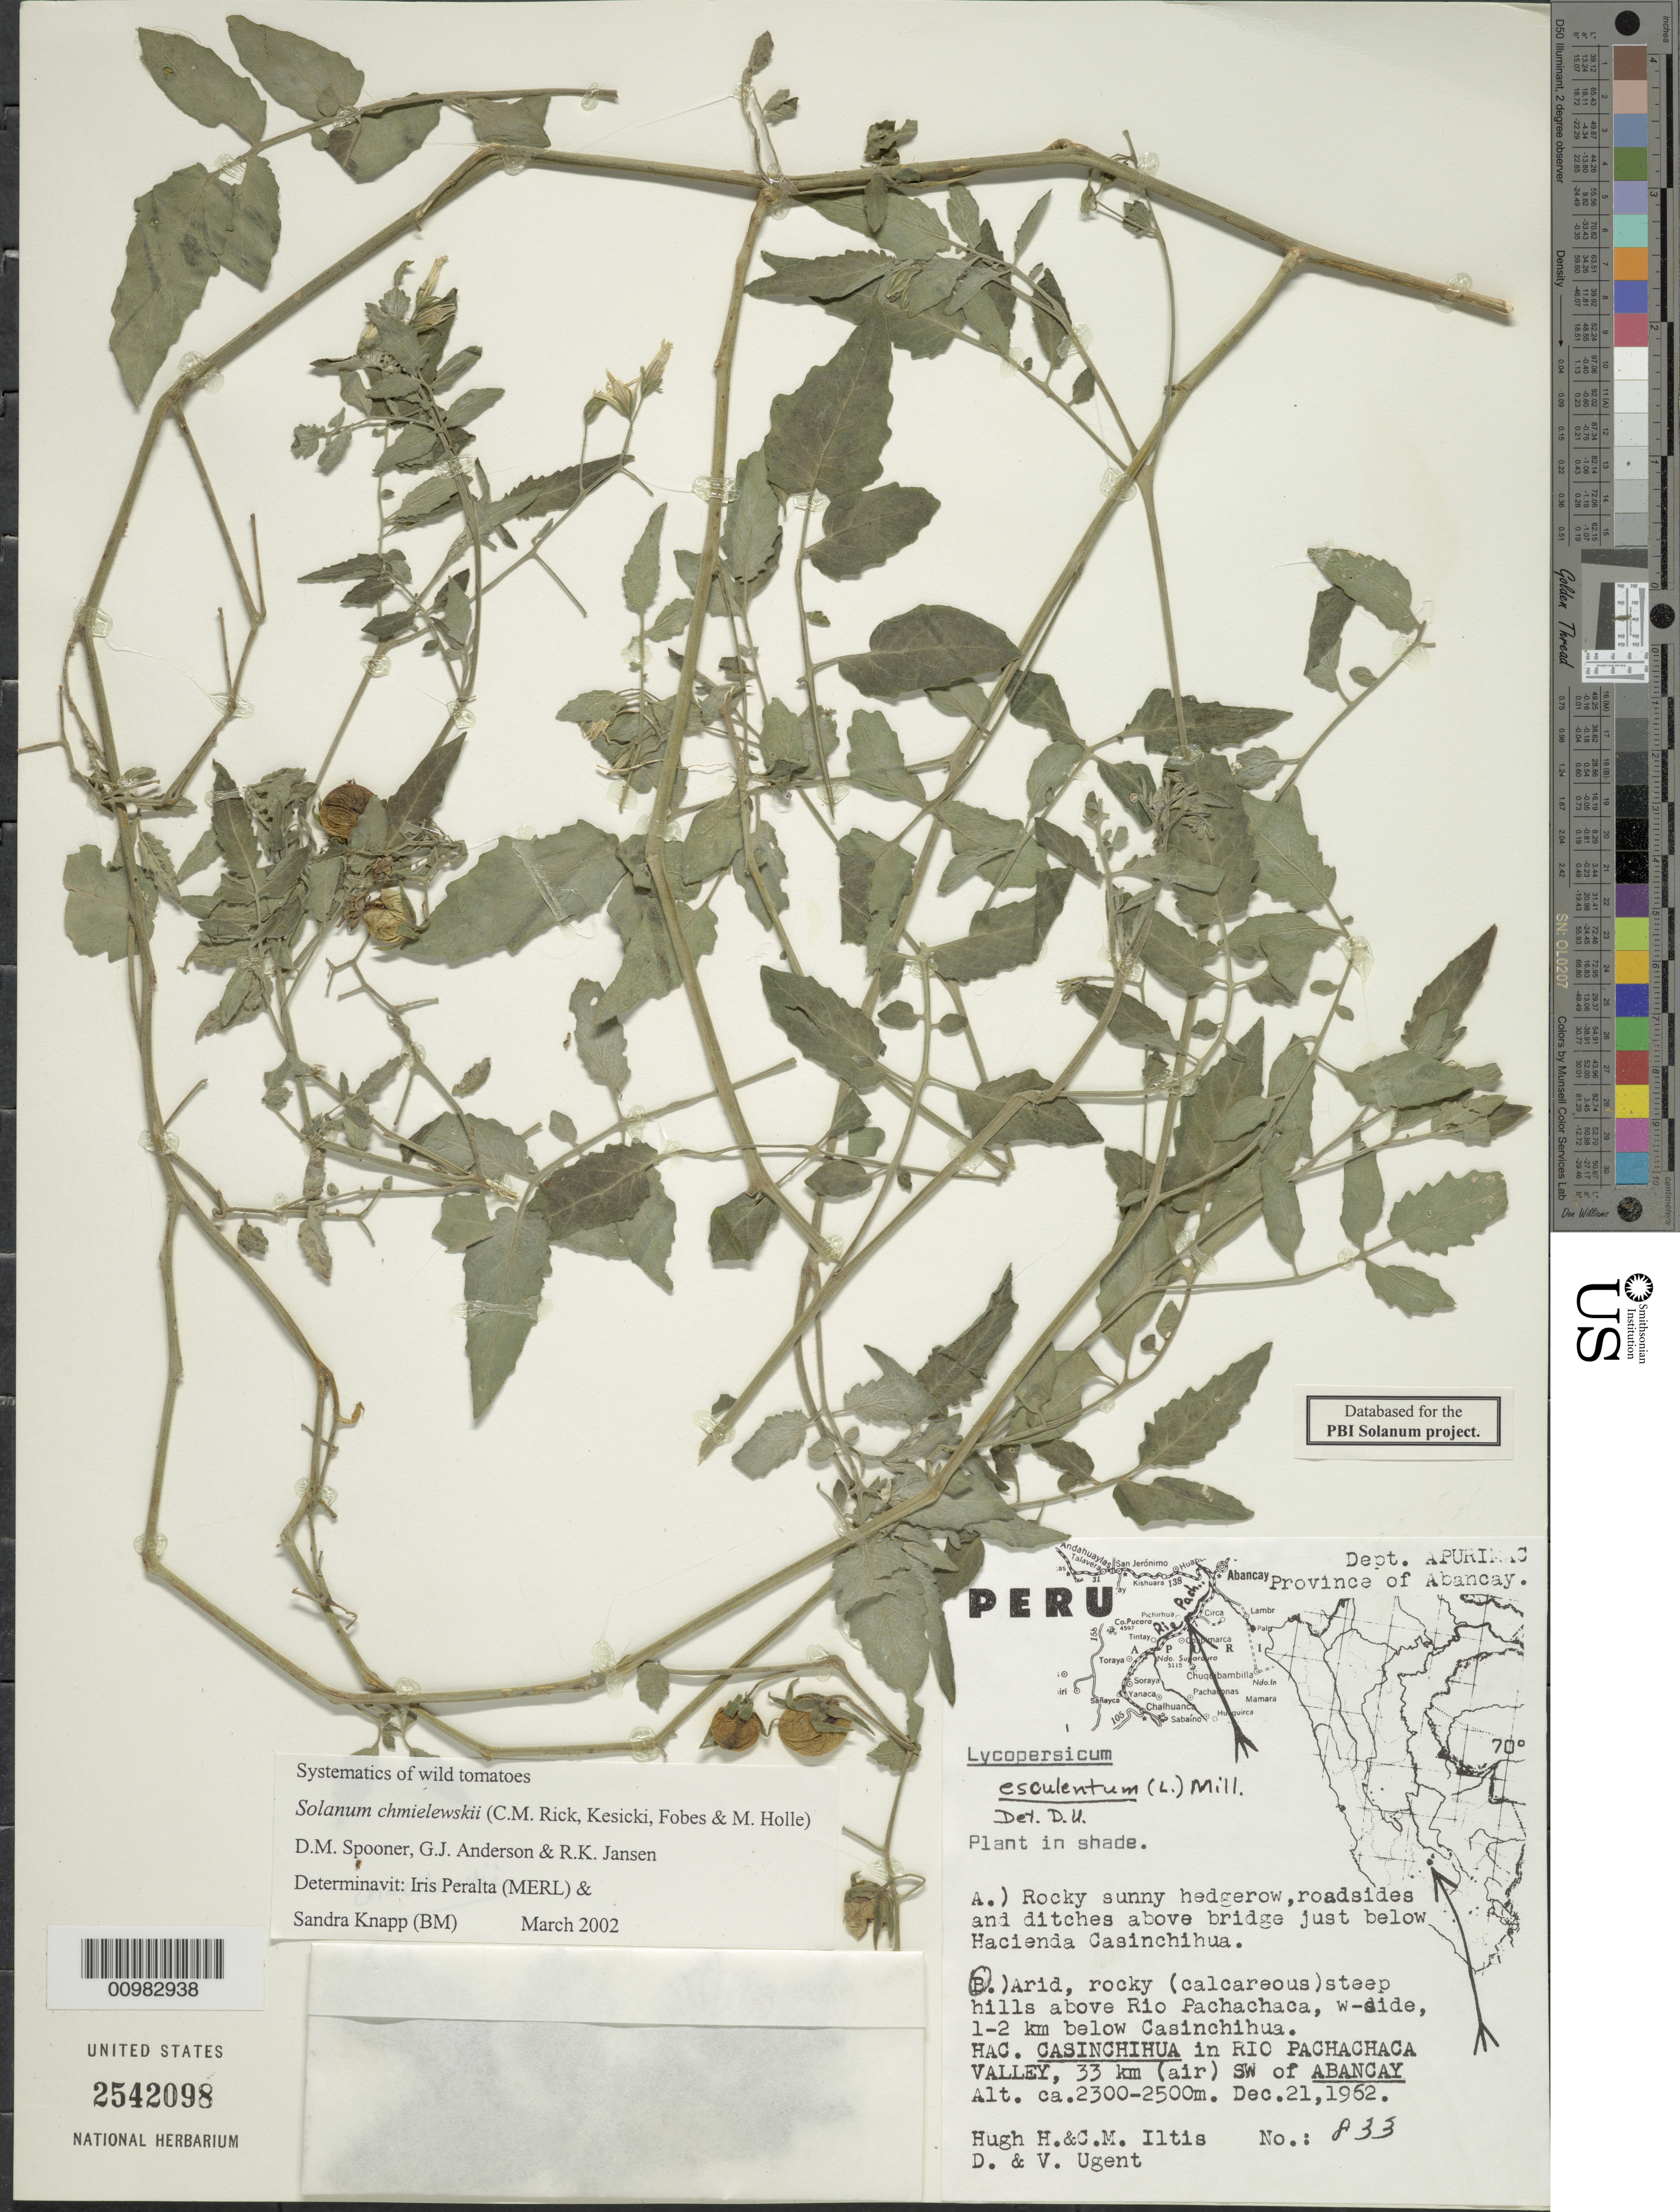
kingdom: Plantae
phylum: Tracheophyta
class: Magnoliopsida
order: Solanales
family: Solanaceae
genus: Solanum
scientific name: Solanum chmielewskii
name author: (C.M. Rick et al.) D.M. Spooner et al.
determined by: Peralta, Iris E.; Knapp, S. D.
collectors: H. H. Iltis, C. M Iltis, D. Ugent & V. Ugent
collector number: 833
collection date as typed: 21 Dec 1962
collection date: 1962-12-21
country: Peru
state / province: Apurímac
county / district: Abancay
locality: above Río Pachacacha, W side, 1-2 km below Casinchihua. Hacienda Casinchihua in Río Pachacacha valley, 33 km by air SW of Abancay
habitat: arid, rocky (calcareous) steep hills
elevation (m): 2300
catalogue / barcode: US 2542098